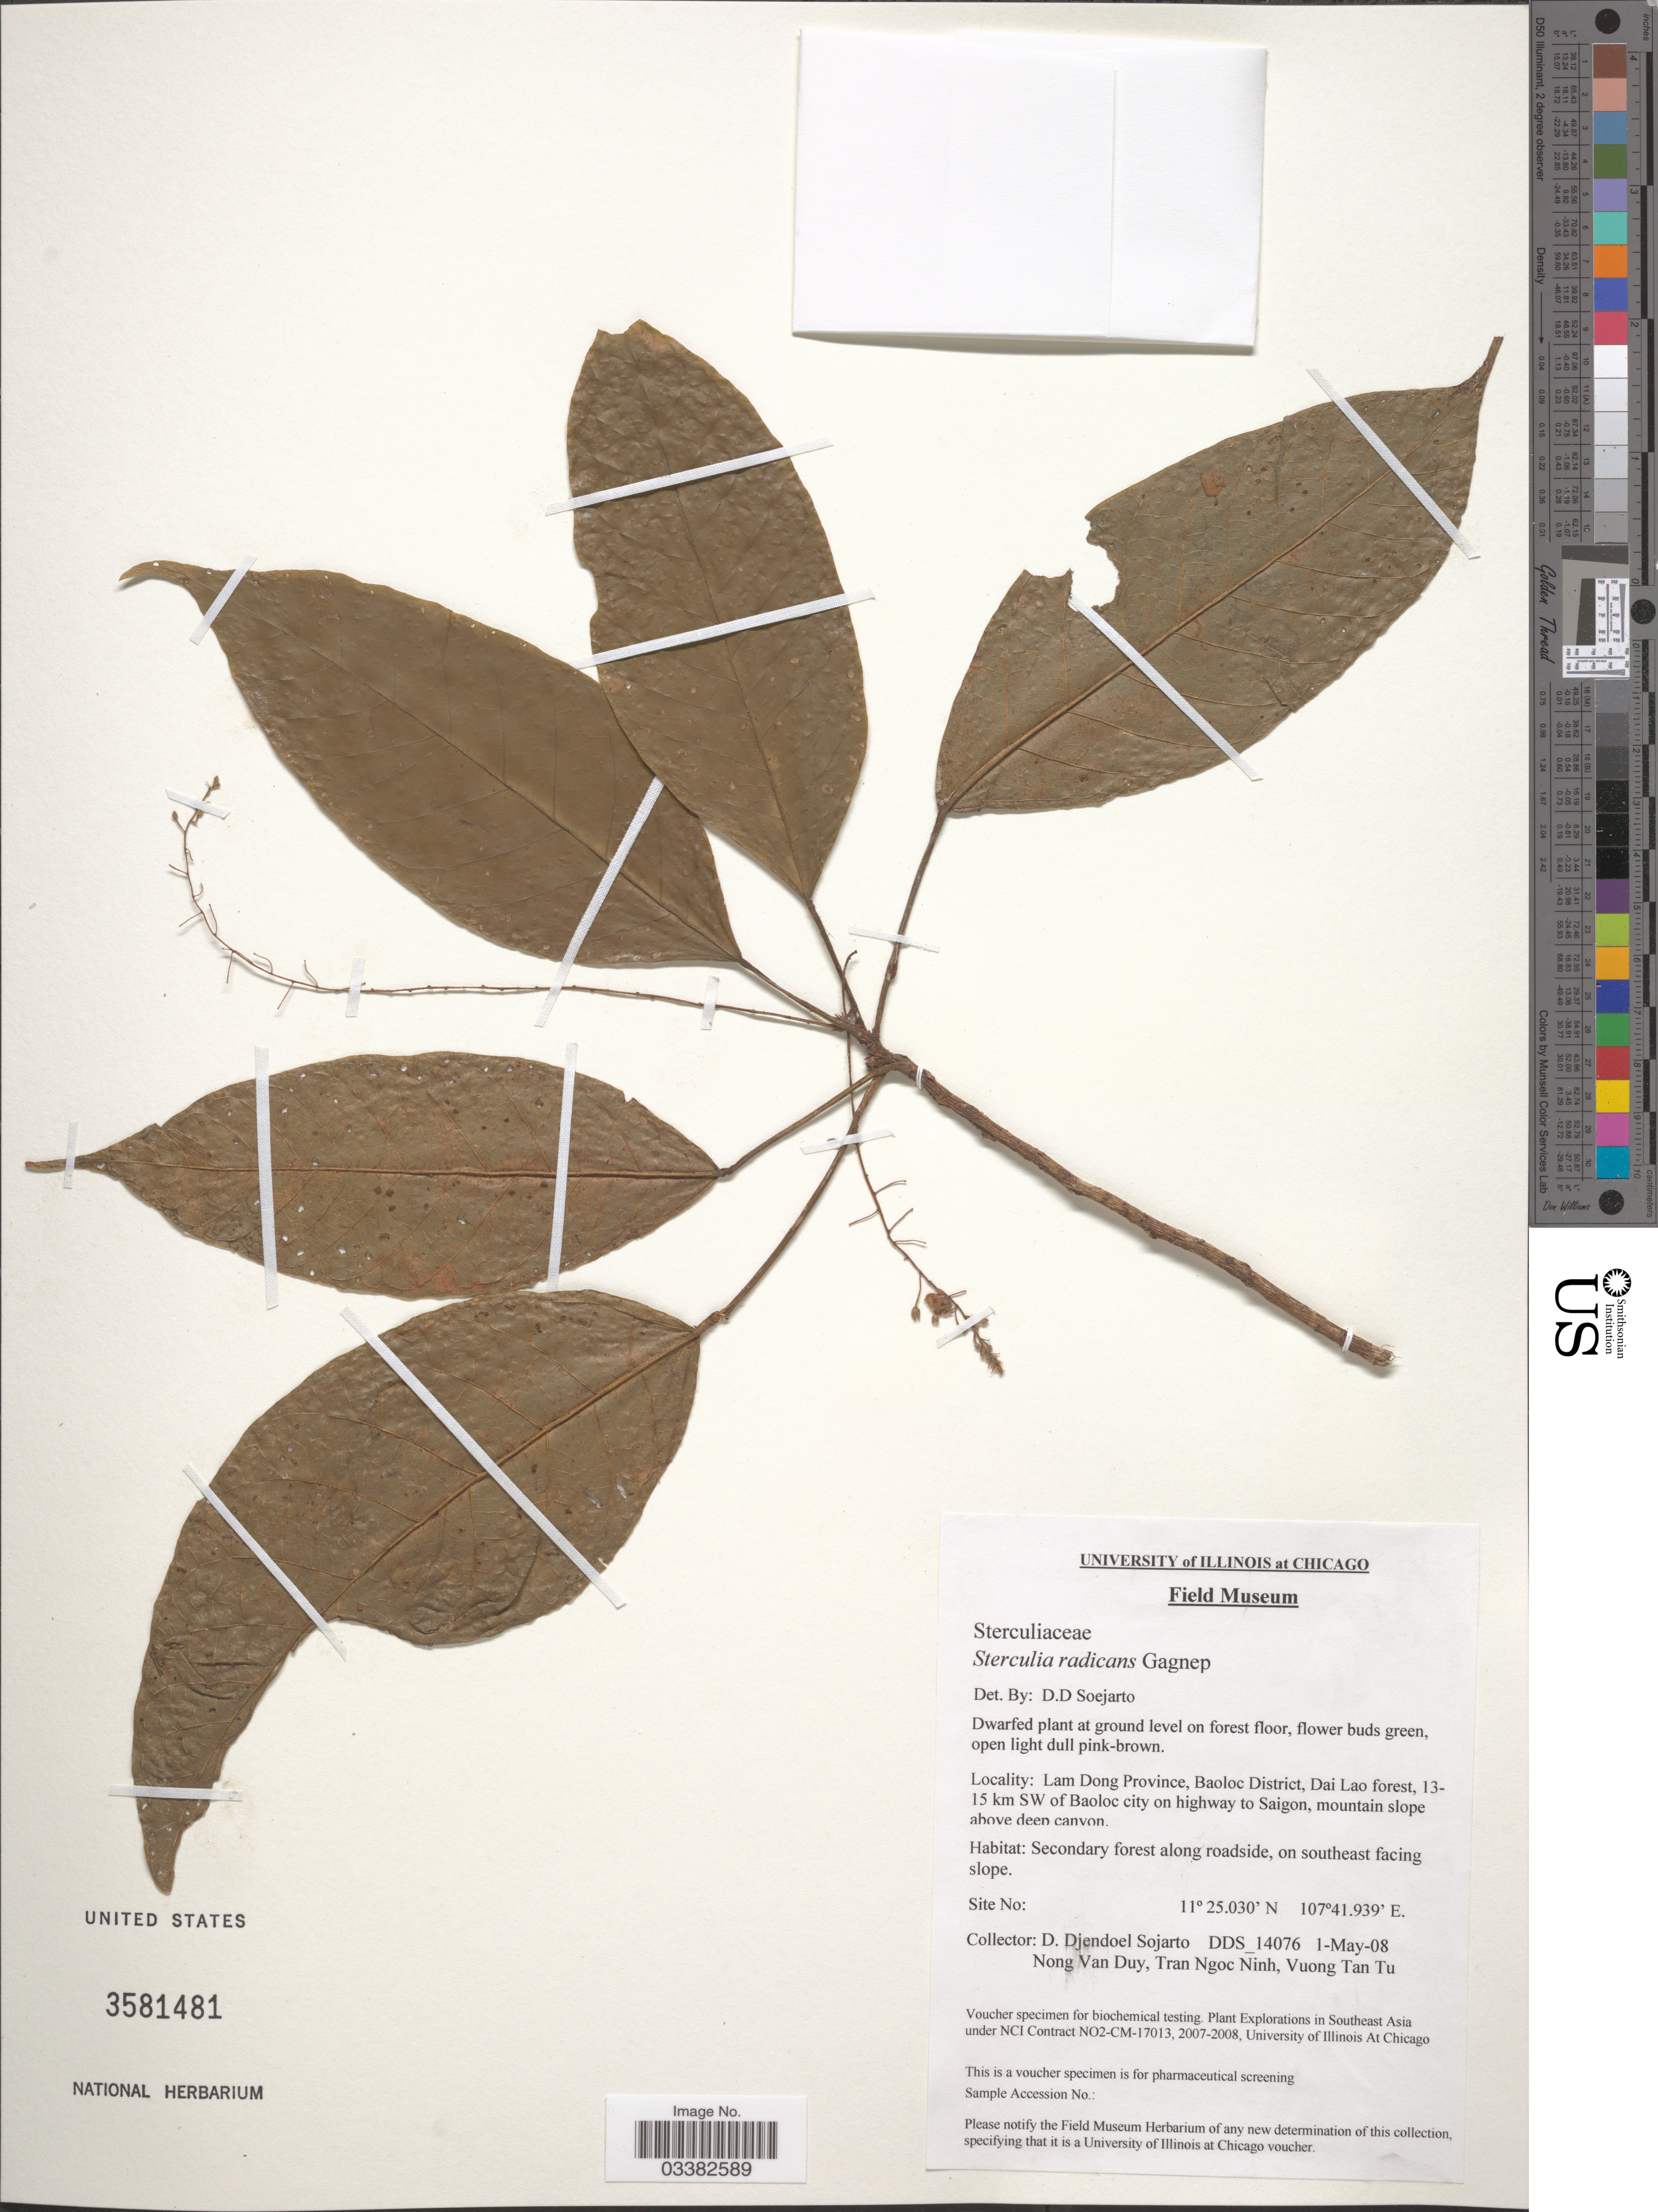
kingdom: Plantae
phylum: Tracheophyta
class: Magnoliopsida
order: Malvales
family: Malvaceae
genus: Sterculia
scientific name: Sterculia radicans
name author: Gagnep.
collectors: D. Sojarto, D. Nong, T. N. Ninh & V. Tu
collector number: DDS 14076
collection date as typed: Transcribed d/m/y: 1/5/8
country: Vietnam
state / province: Lam Dong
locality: Baoloc District, Dai Lao forest, 13-15 km SW of Baoloc city on highway to Saigon, mountain slope above deep canyon. Secondary forest along roadside, on southeast facing slope.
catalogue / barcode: US 3581481